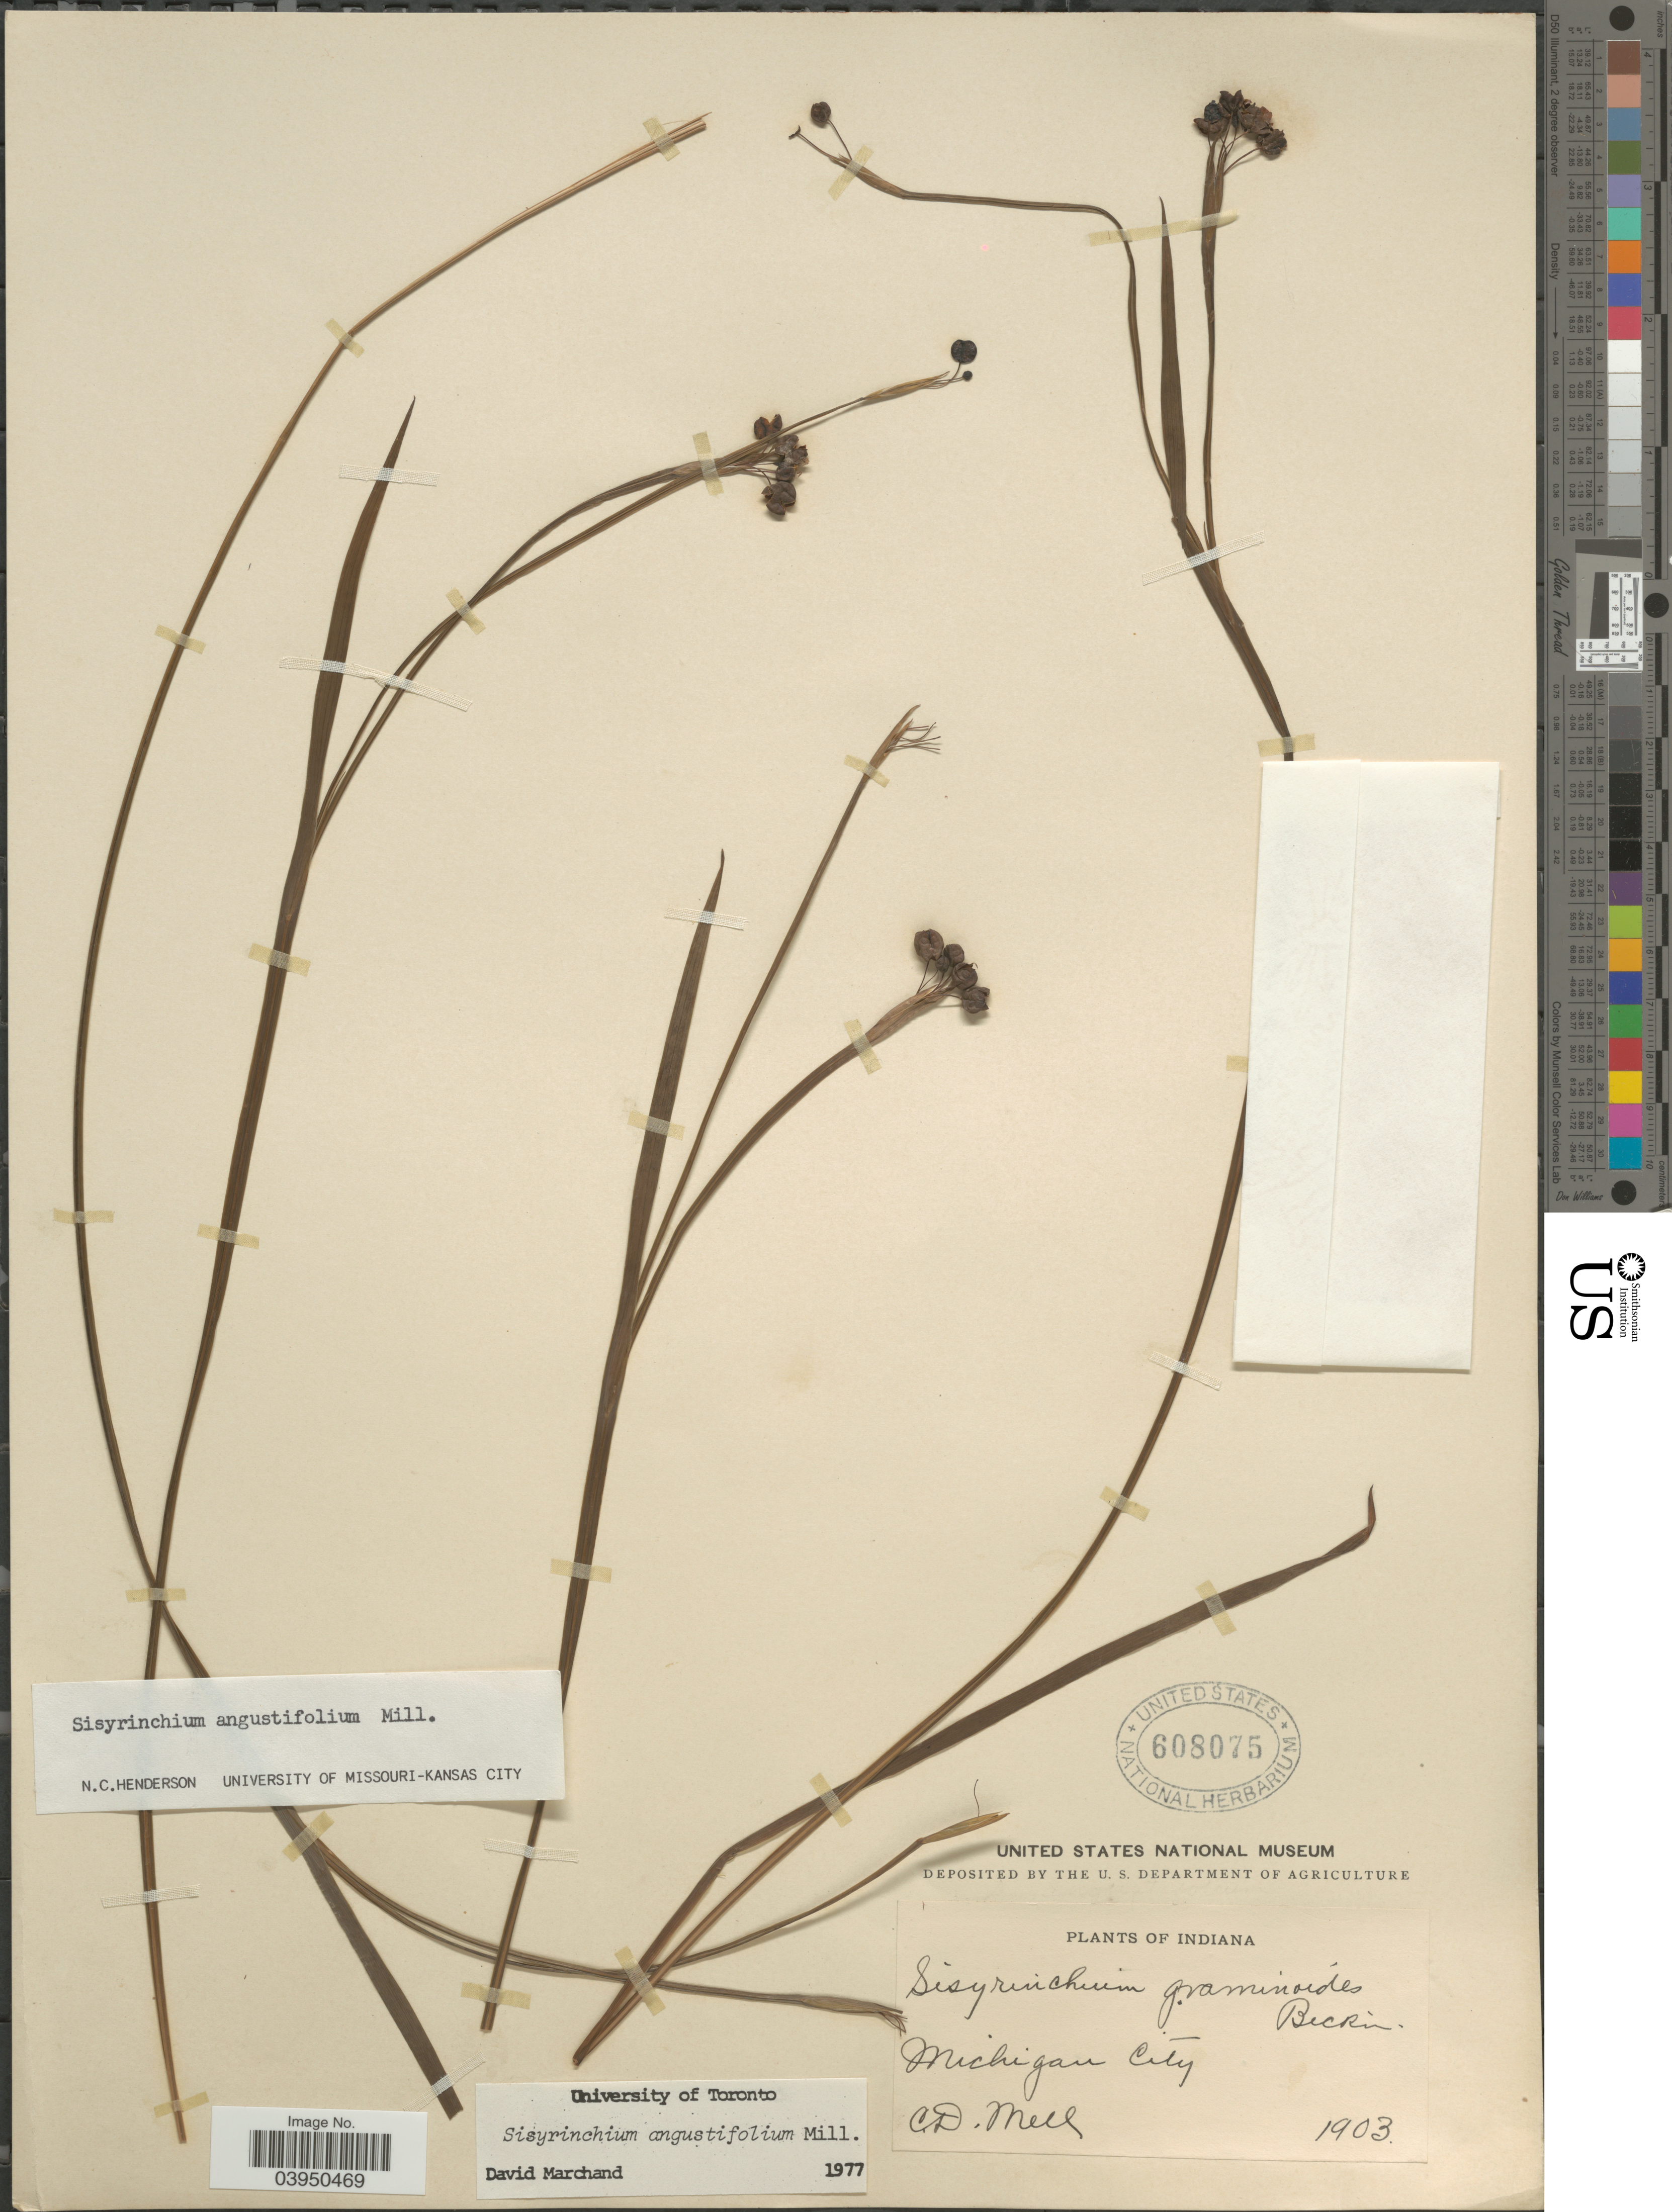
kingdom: Plantae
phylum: Tracheophyta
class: Liliopsida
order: Asparagales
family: Iridaceae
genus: Sisyrinchium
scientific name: Sisyrinchium angustifolium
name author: Mill.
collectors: C. D. Mell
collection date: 1903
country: United States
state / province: Indiana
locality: Michigan City.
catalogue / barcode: US 608075